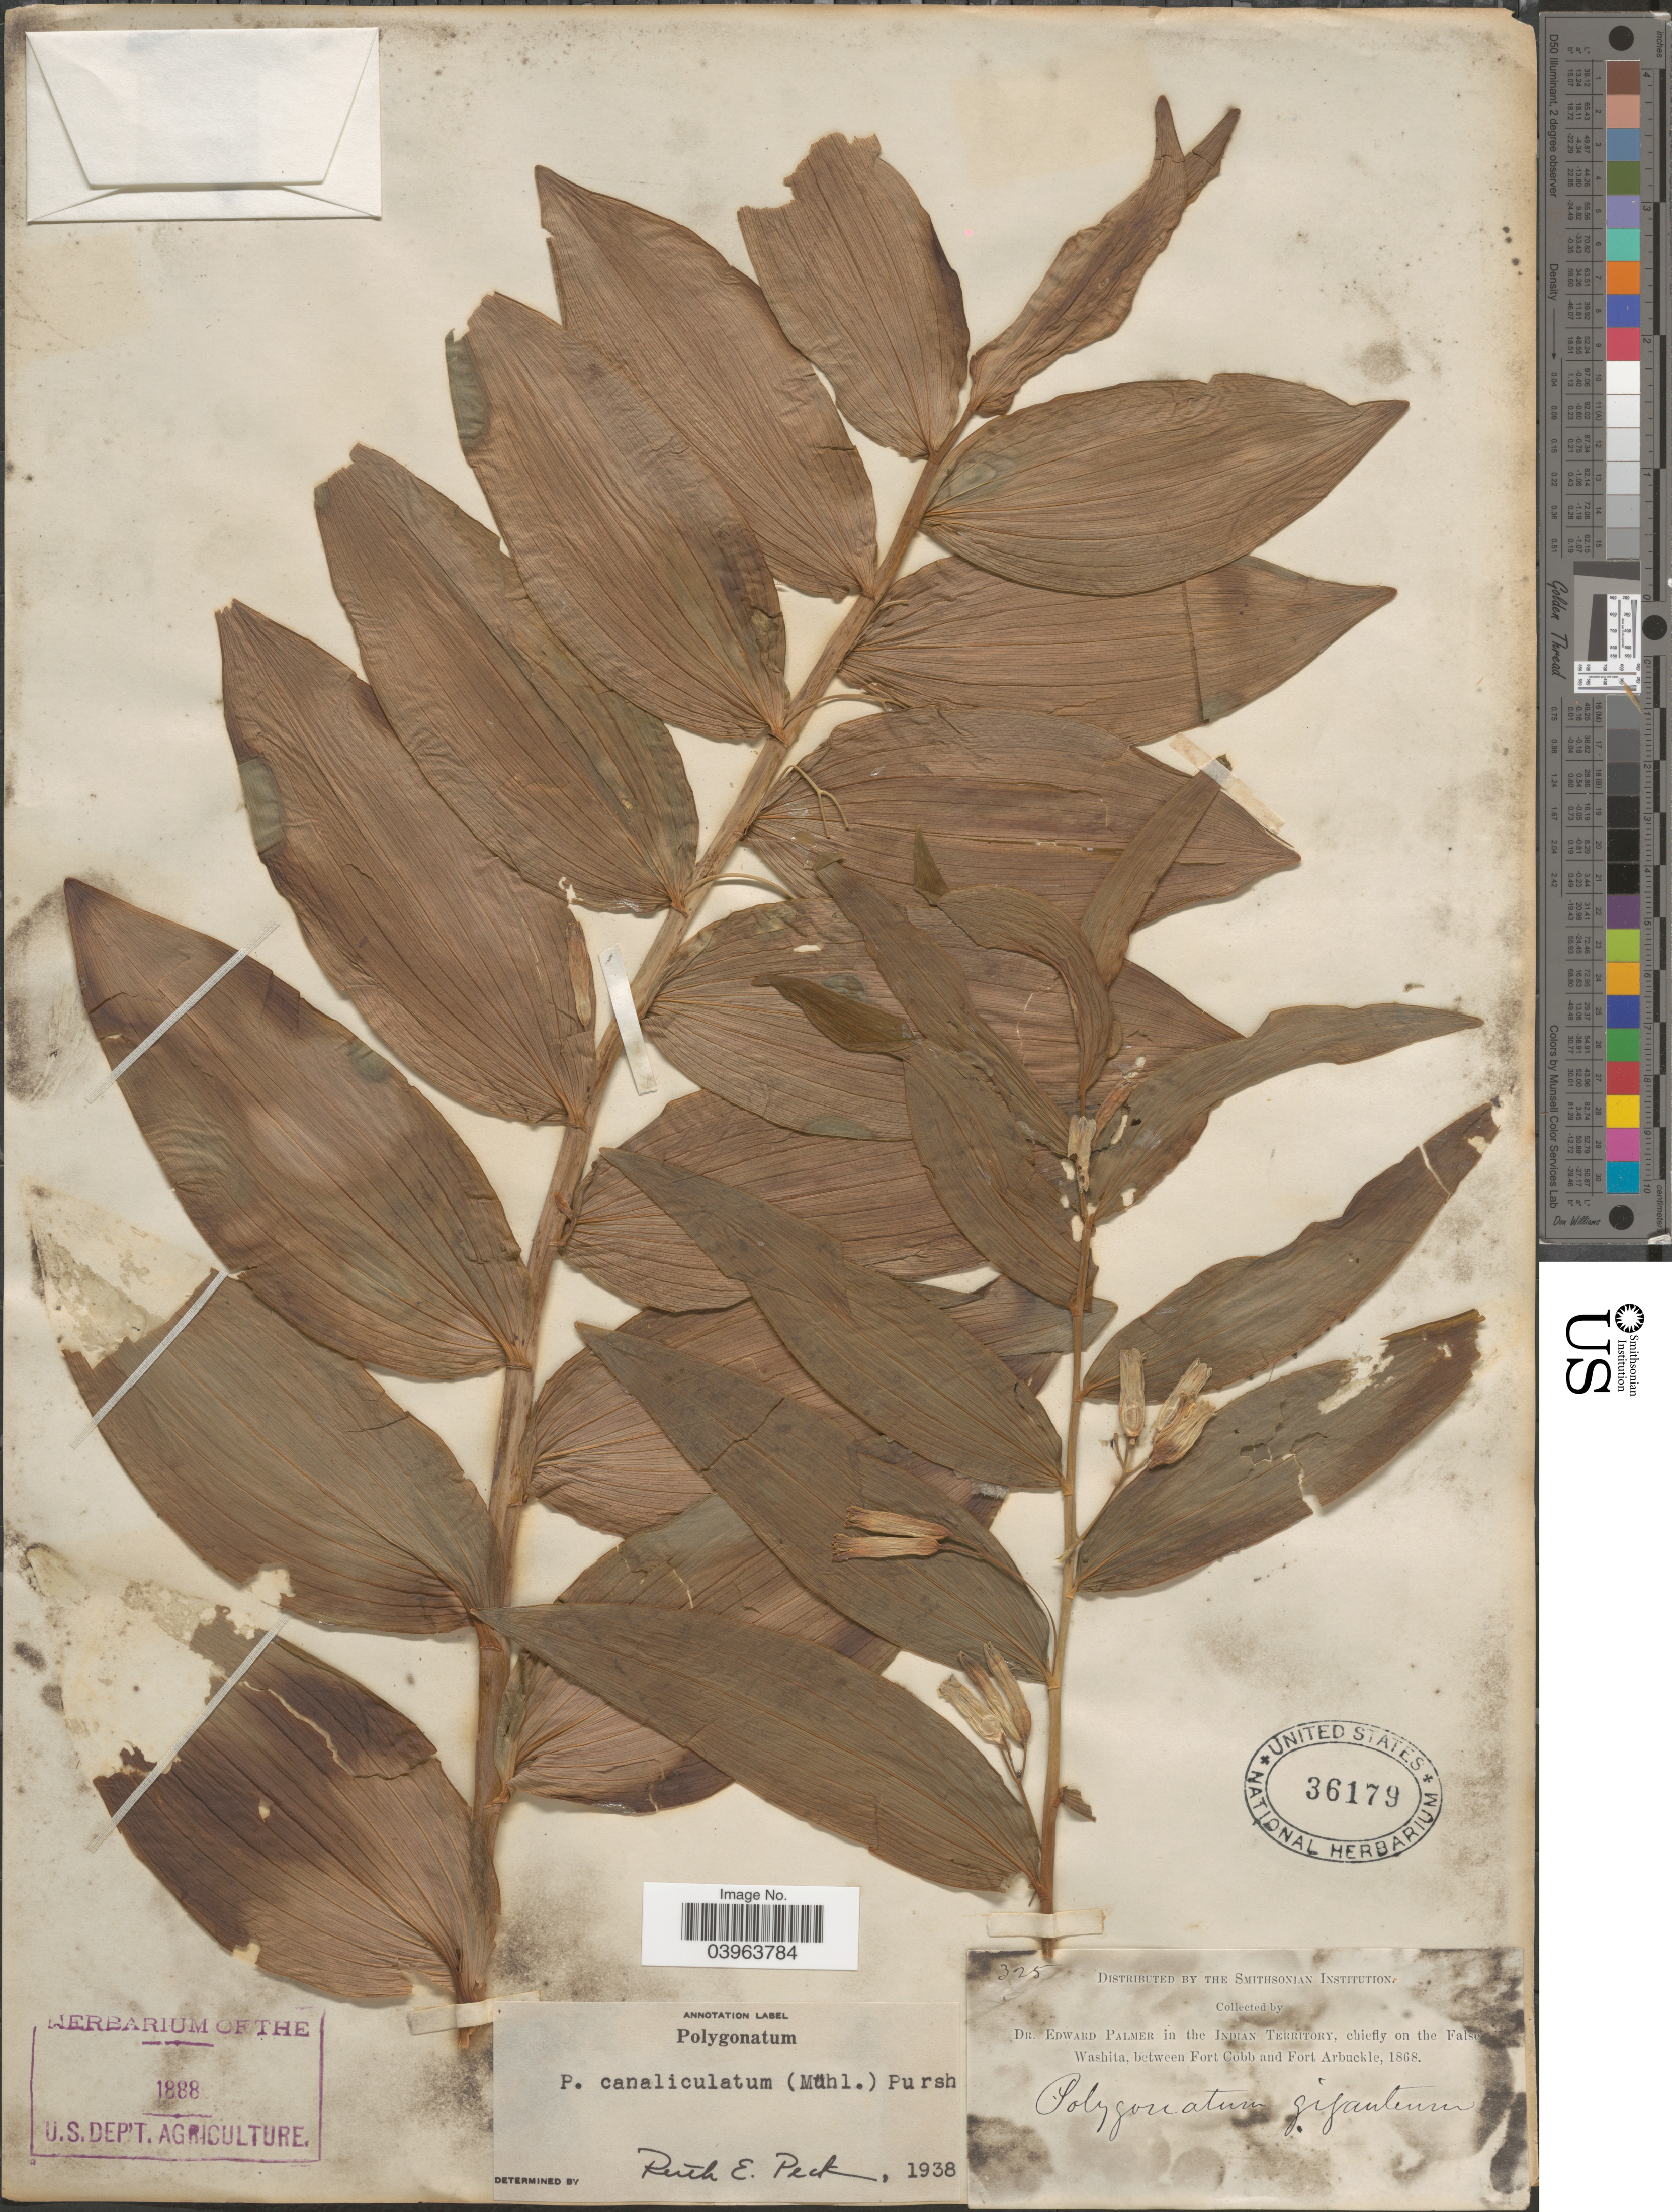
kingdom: Plantae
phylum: Tracheophyta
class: Liliopsida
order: Asparagales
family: Asparagaceae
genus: Polygonatum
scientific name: Polygonatum commutatum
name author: (Schult. f.) A. Dietr.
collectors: E. Palmer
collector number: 325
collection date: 1868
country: United States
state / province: Oklahoma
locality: Indian Territory, chiefly on the False Washita, between Fort Cobb and Fort Arbuckle.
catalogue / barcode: US 36179